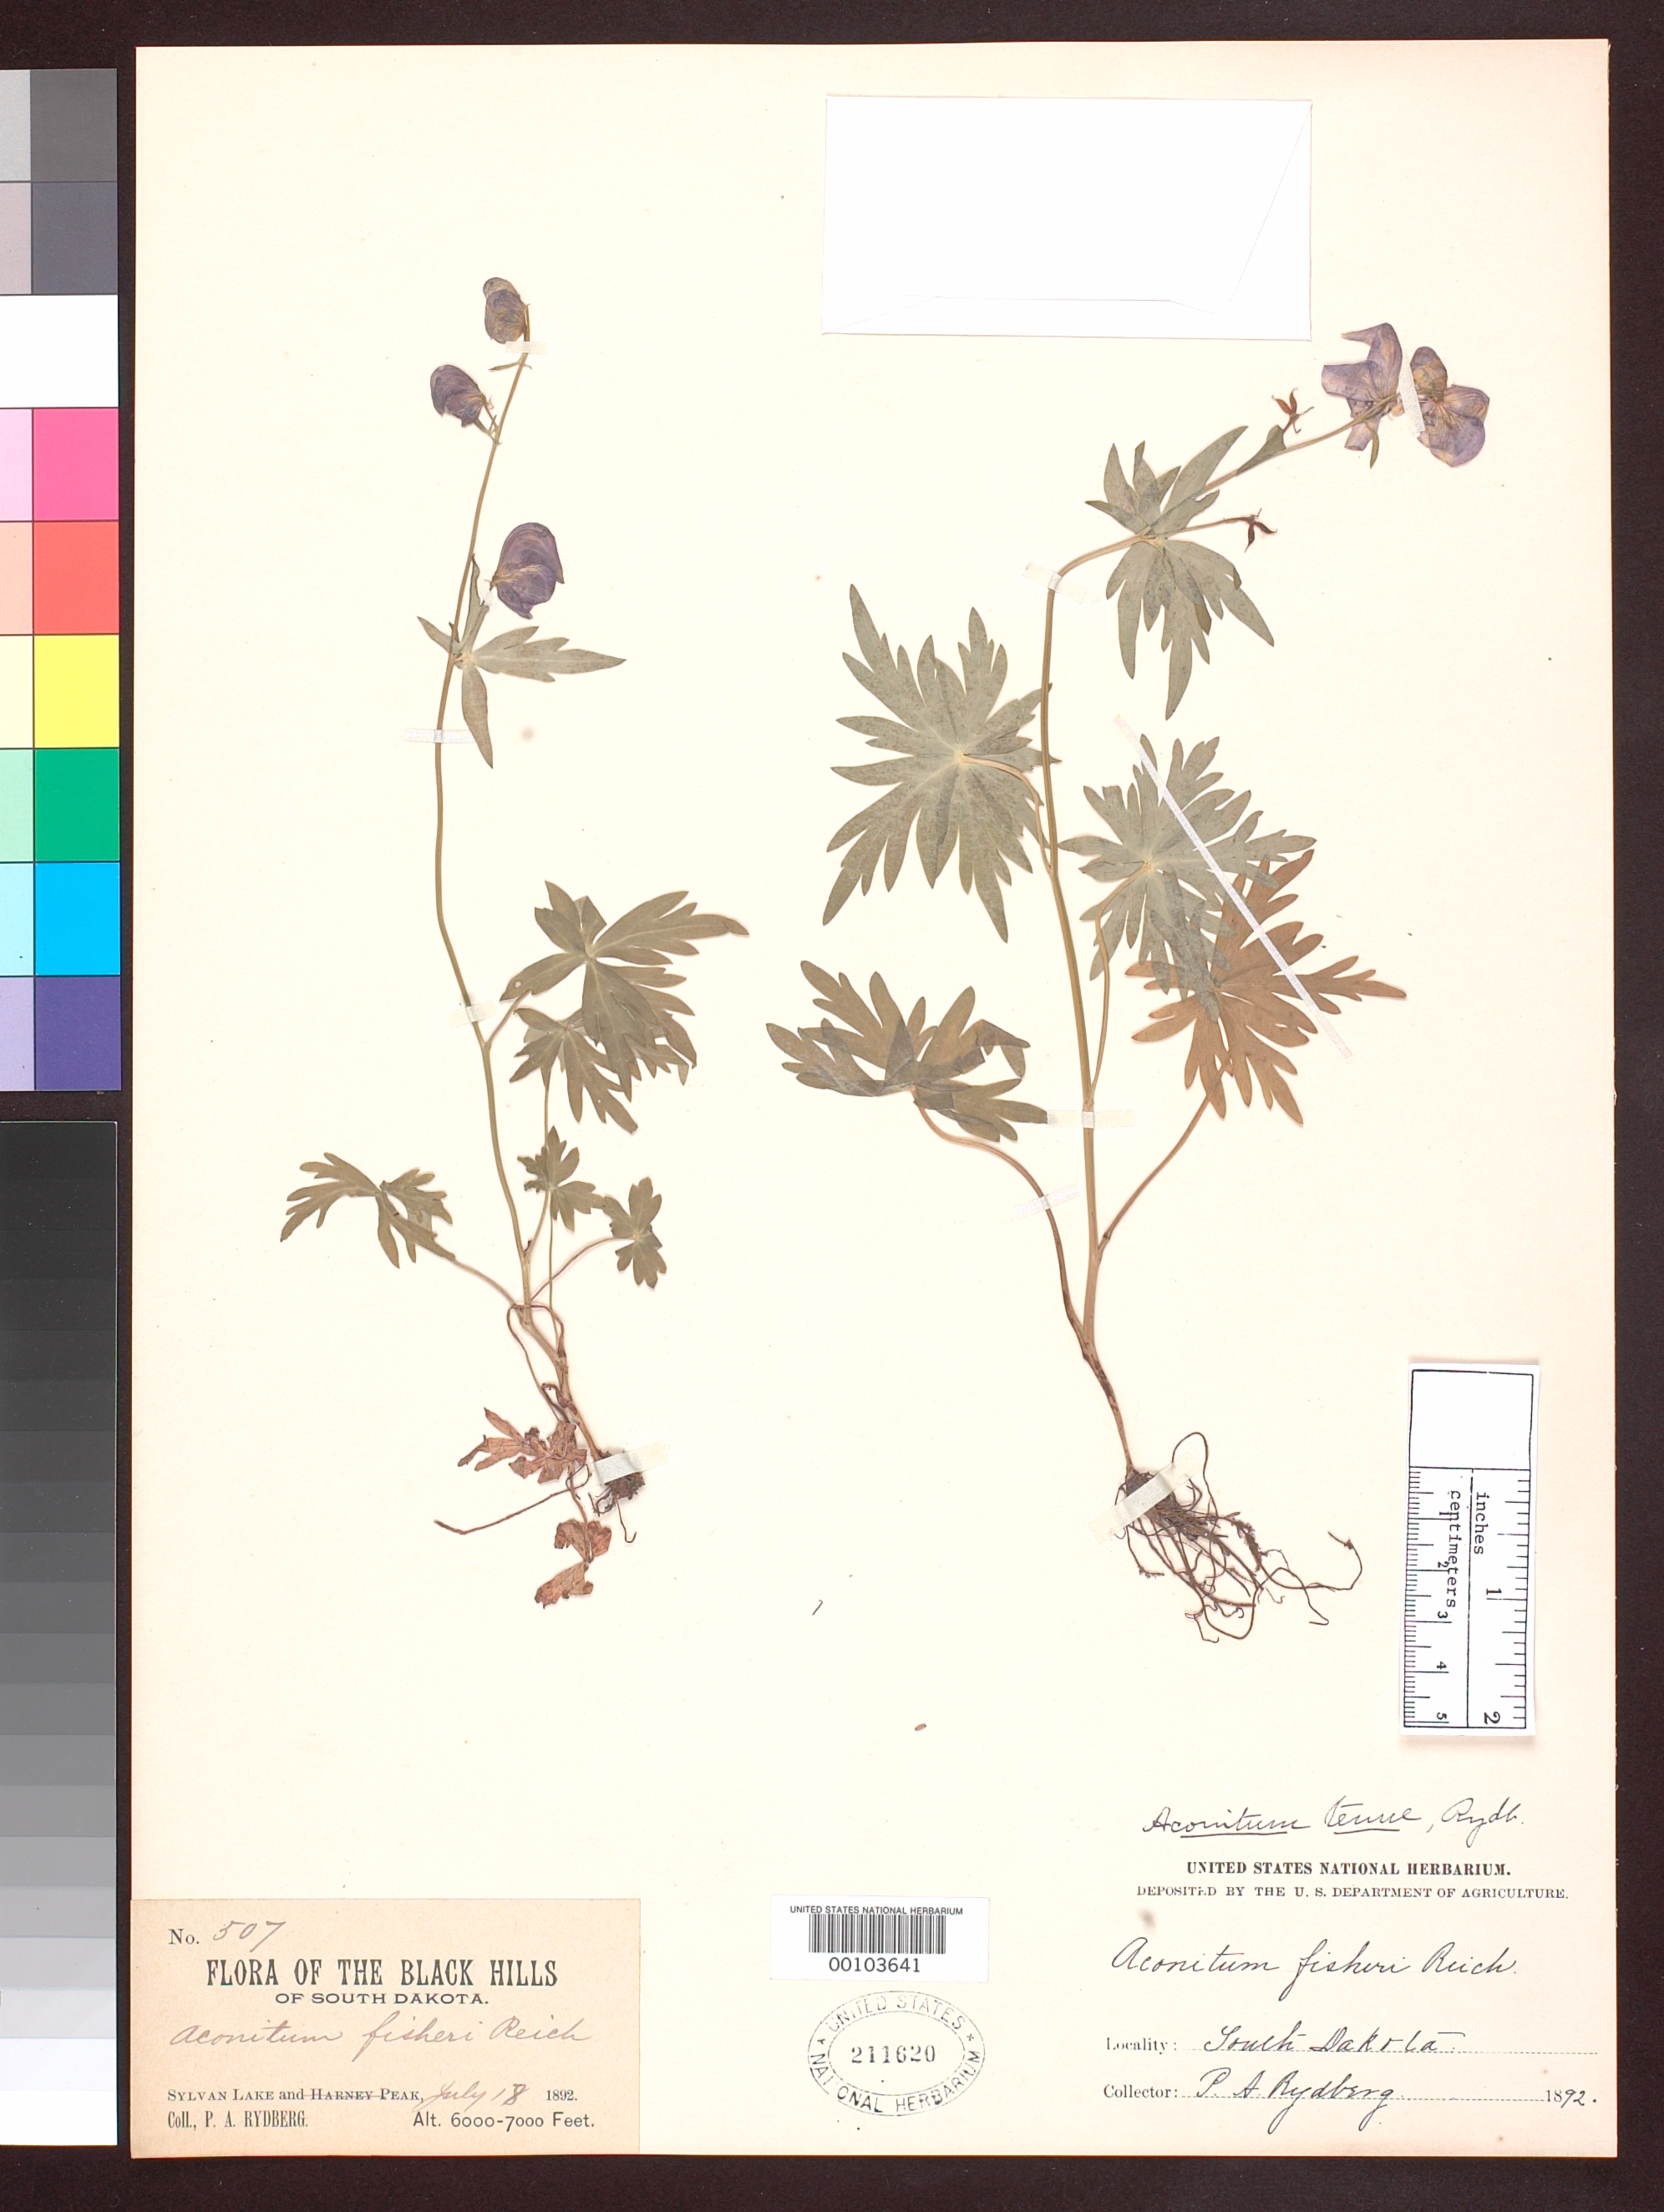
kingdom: Plantae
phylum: Tracheophyta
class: Magnoliopsida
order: Ranunculales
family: Ranunculaceae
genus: Aconitum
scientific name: Aconitum tenue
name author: Rydb.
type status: Isotype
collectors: P. A. Rydberg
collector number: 507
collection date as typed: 18 Jul 1892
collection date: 1892-07-18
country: United States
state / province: South Dakota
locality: Sylvan Lake, Black Hills.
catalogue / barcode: US 211620